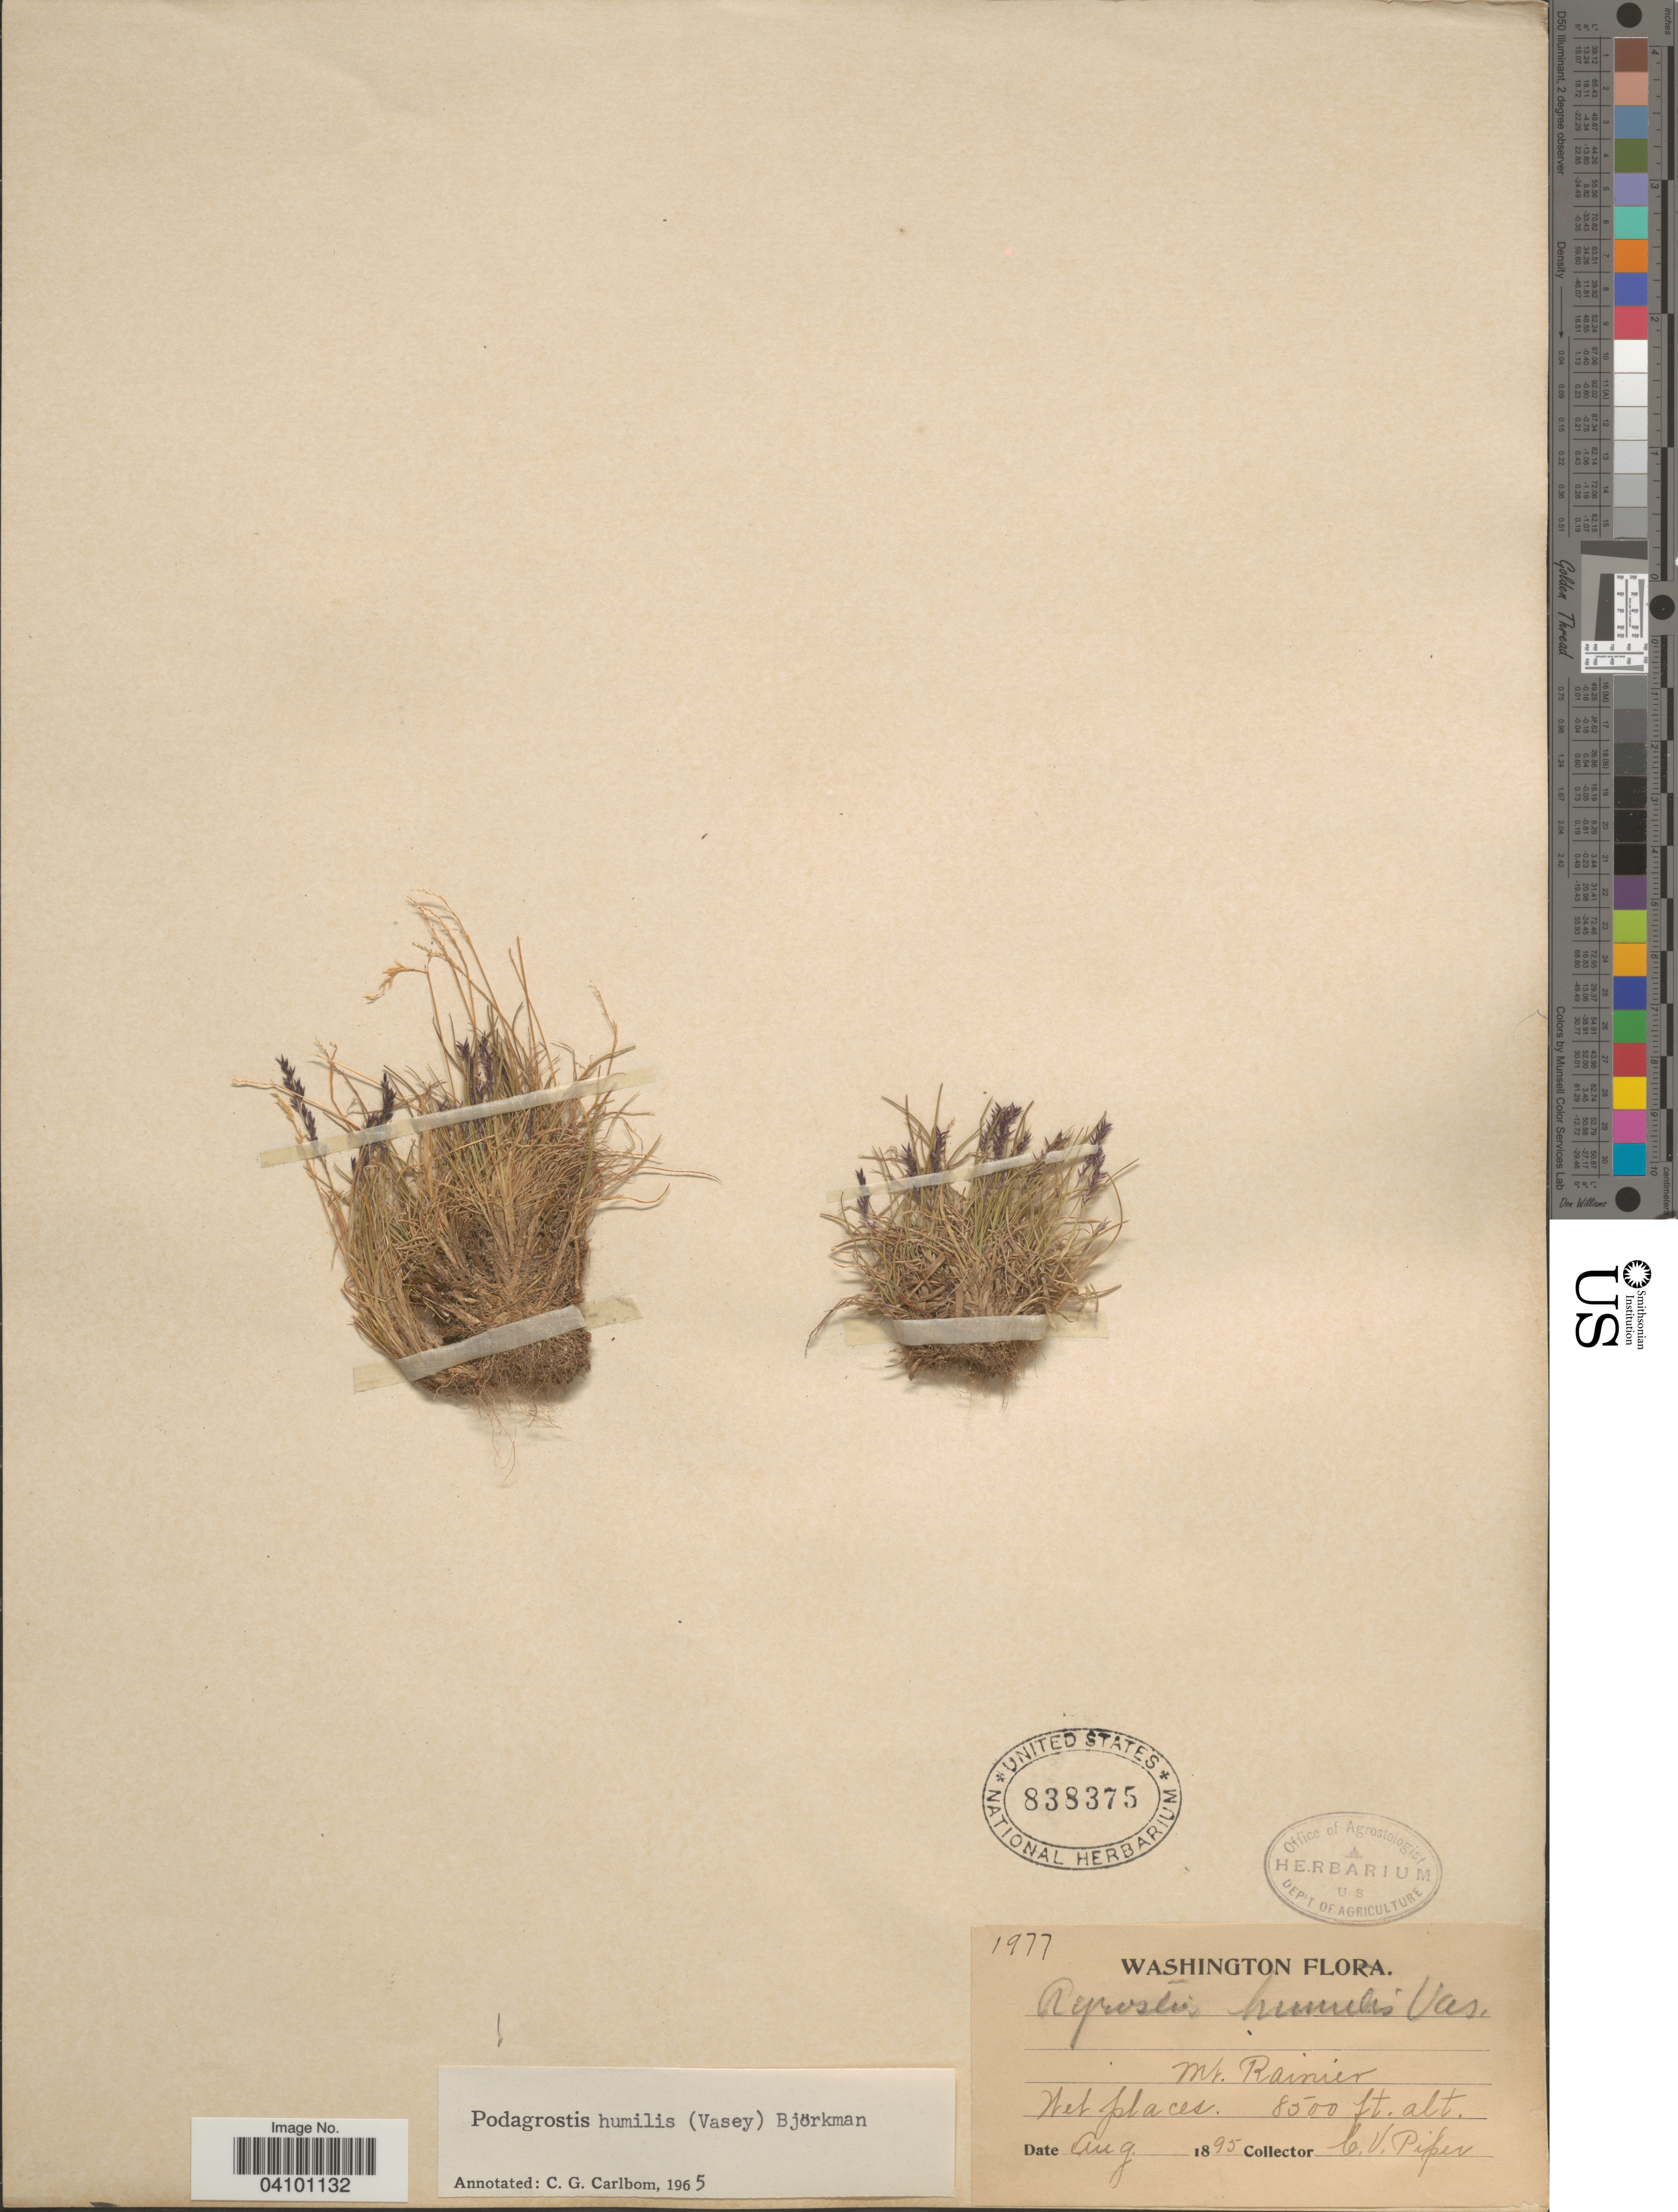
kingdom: Plantae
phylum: Tracheophyta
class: Liliopsida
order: Poales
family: Poaceae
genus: Podagrostis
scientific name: Podagrostis humilis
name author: (Vasey) Björkman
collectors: C. V. Piper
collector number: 1977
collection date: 1895-08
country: United States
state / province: Washington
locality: Mt. Rainier.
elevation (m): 2591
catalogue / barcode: US 838375